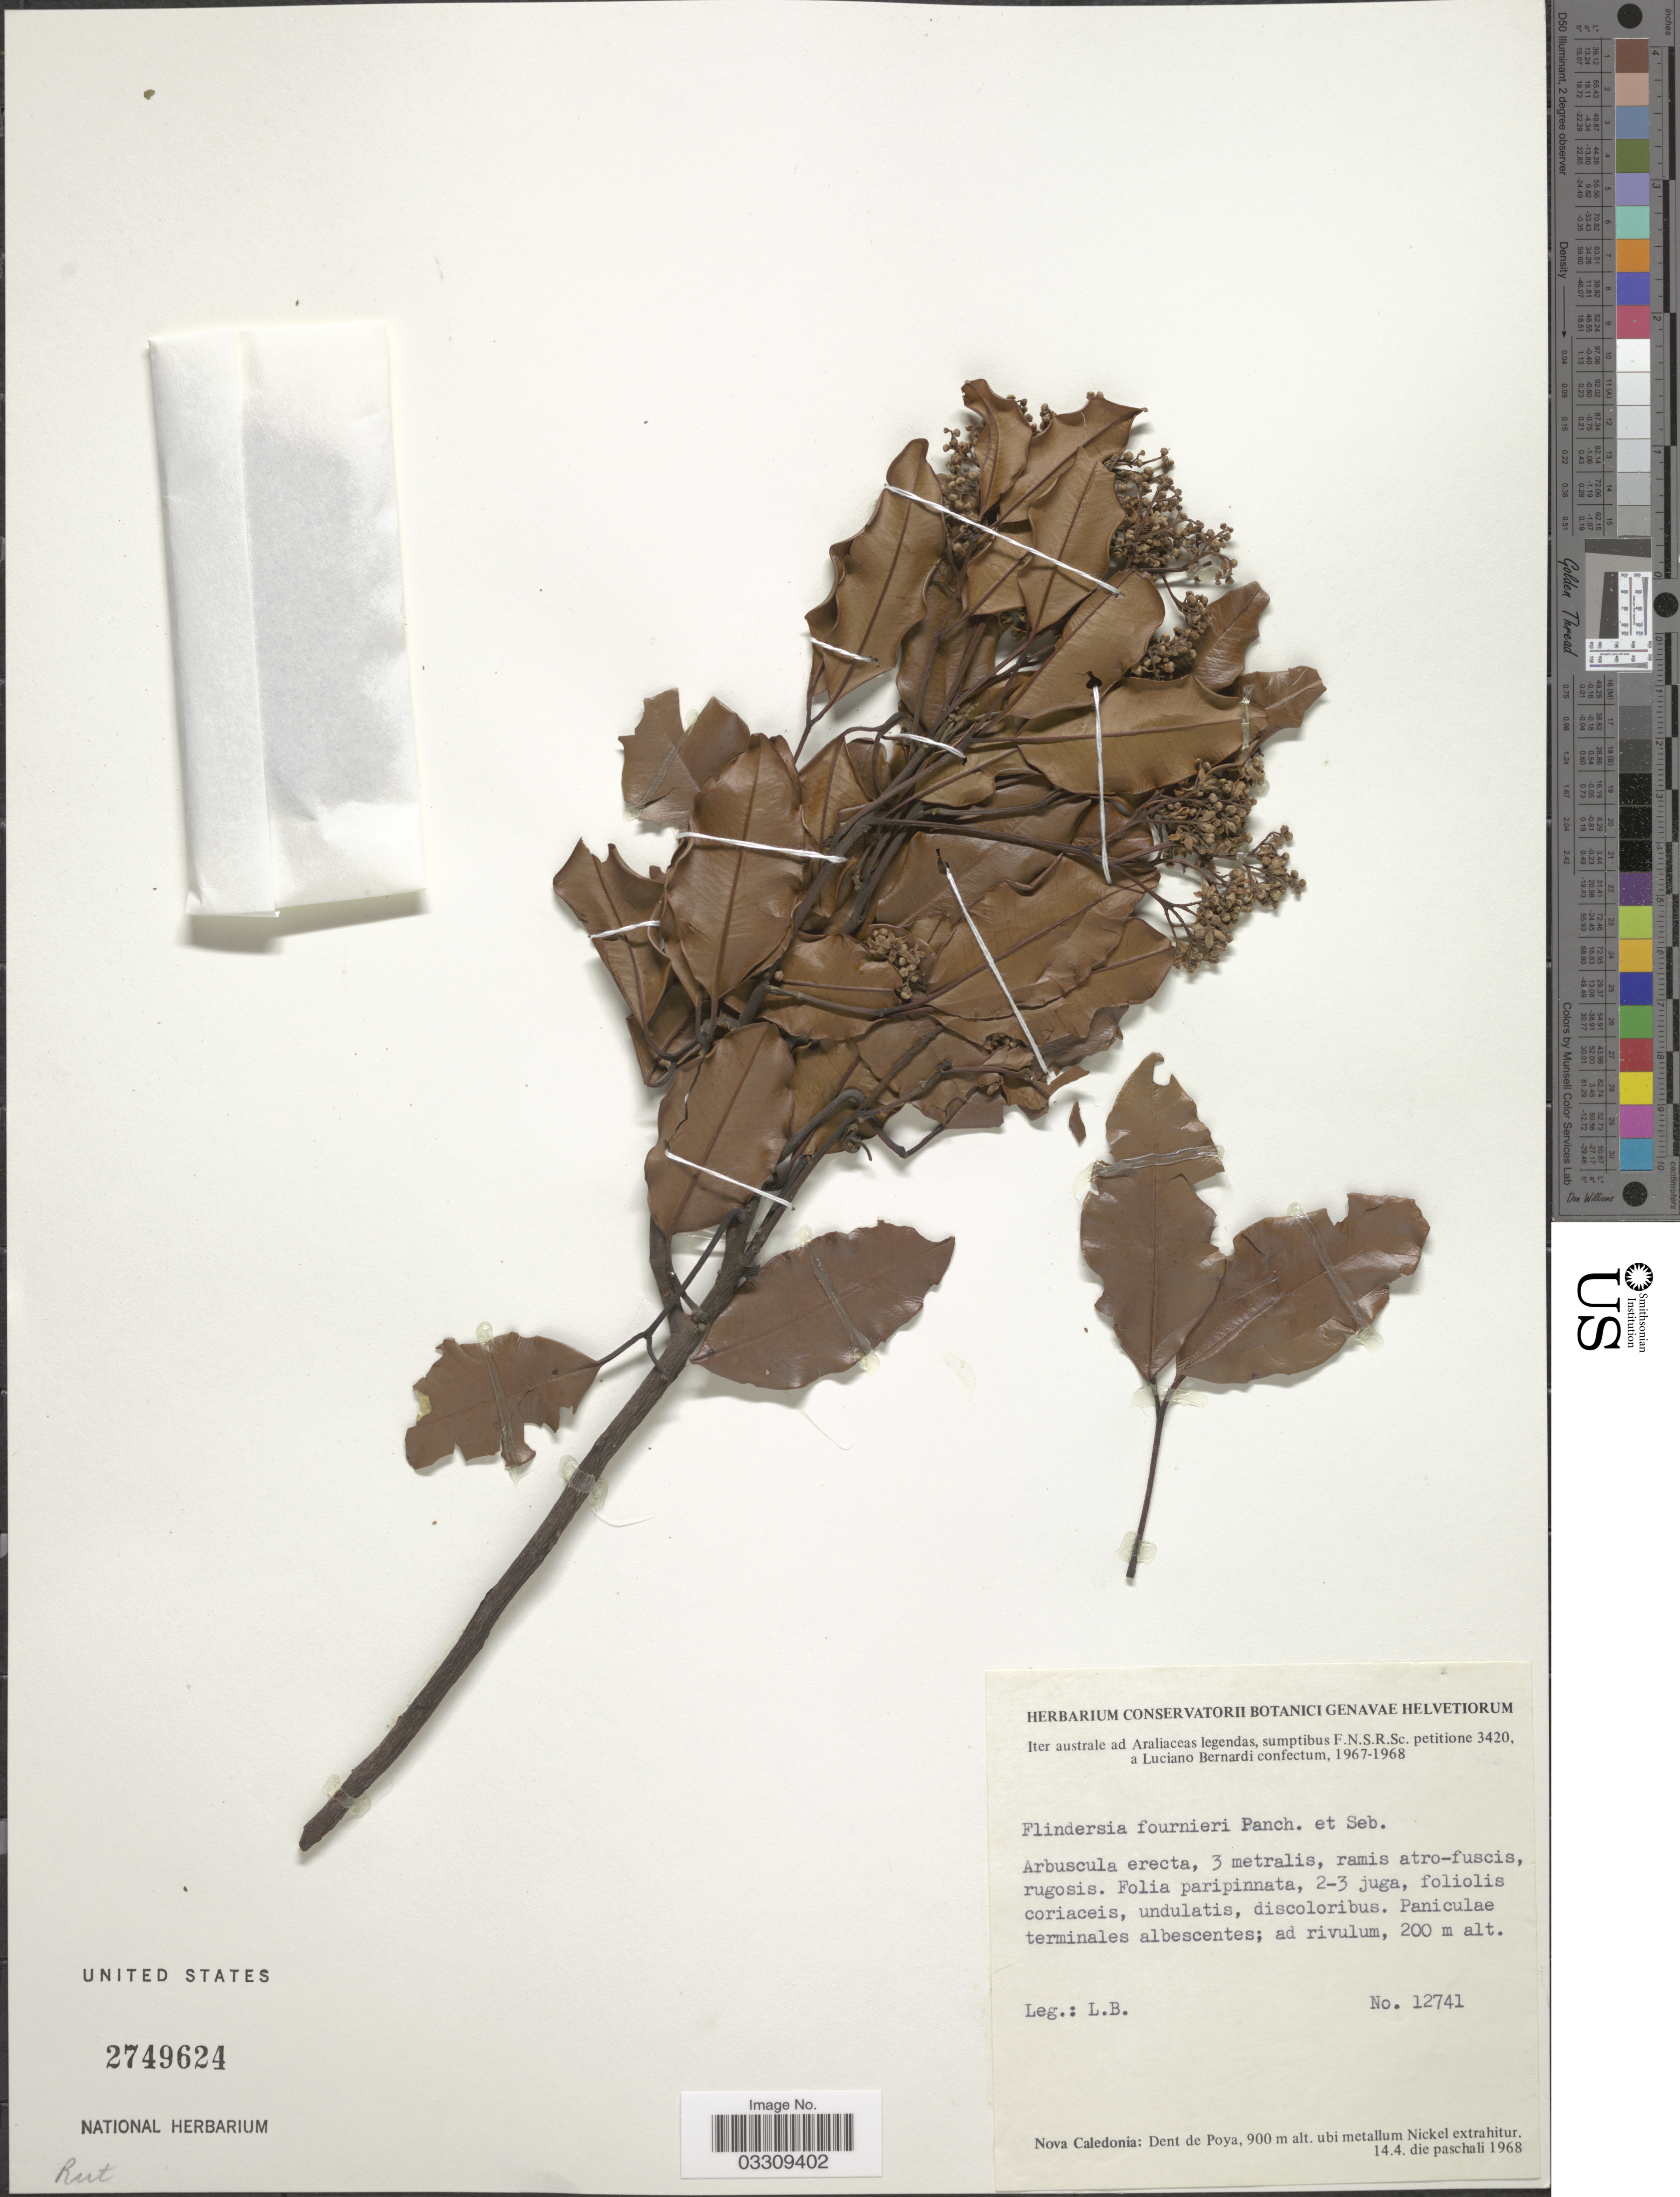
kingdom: Plantae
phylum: Tracheophyta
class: Magnoliopsida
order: Sapindales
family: Rutaceae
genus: Flindersia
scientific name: Flindersia fournieri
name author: Pancher & Sebert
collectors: L. Bernardi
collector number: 12741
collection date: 1967/1968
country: New Caledonia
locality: Nova Caledonia: Dent de Poya.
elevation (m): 200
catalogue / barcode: US 2749624